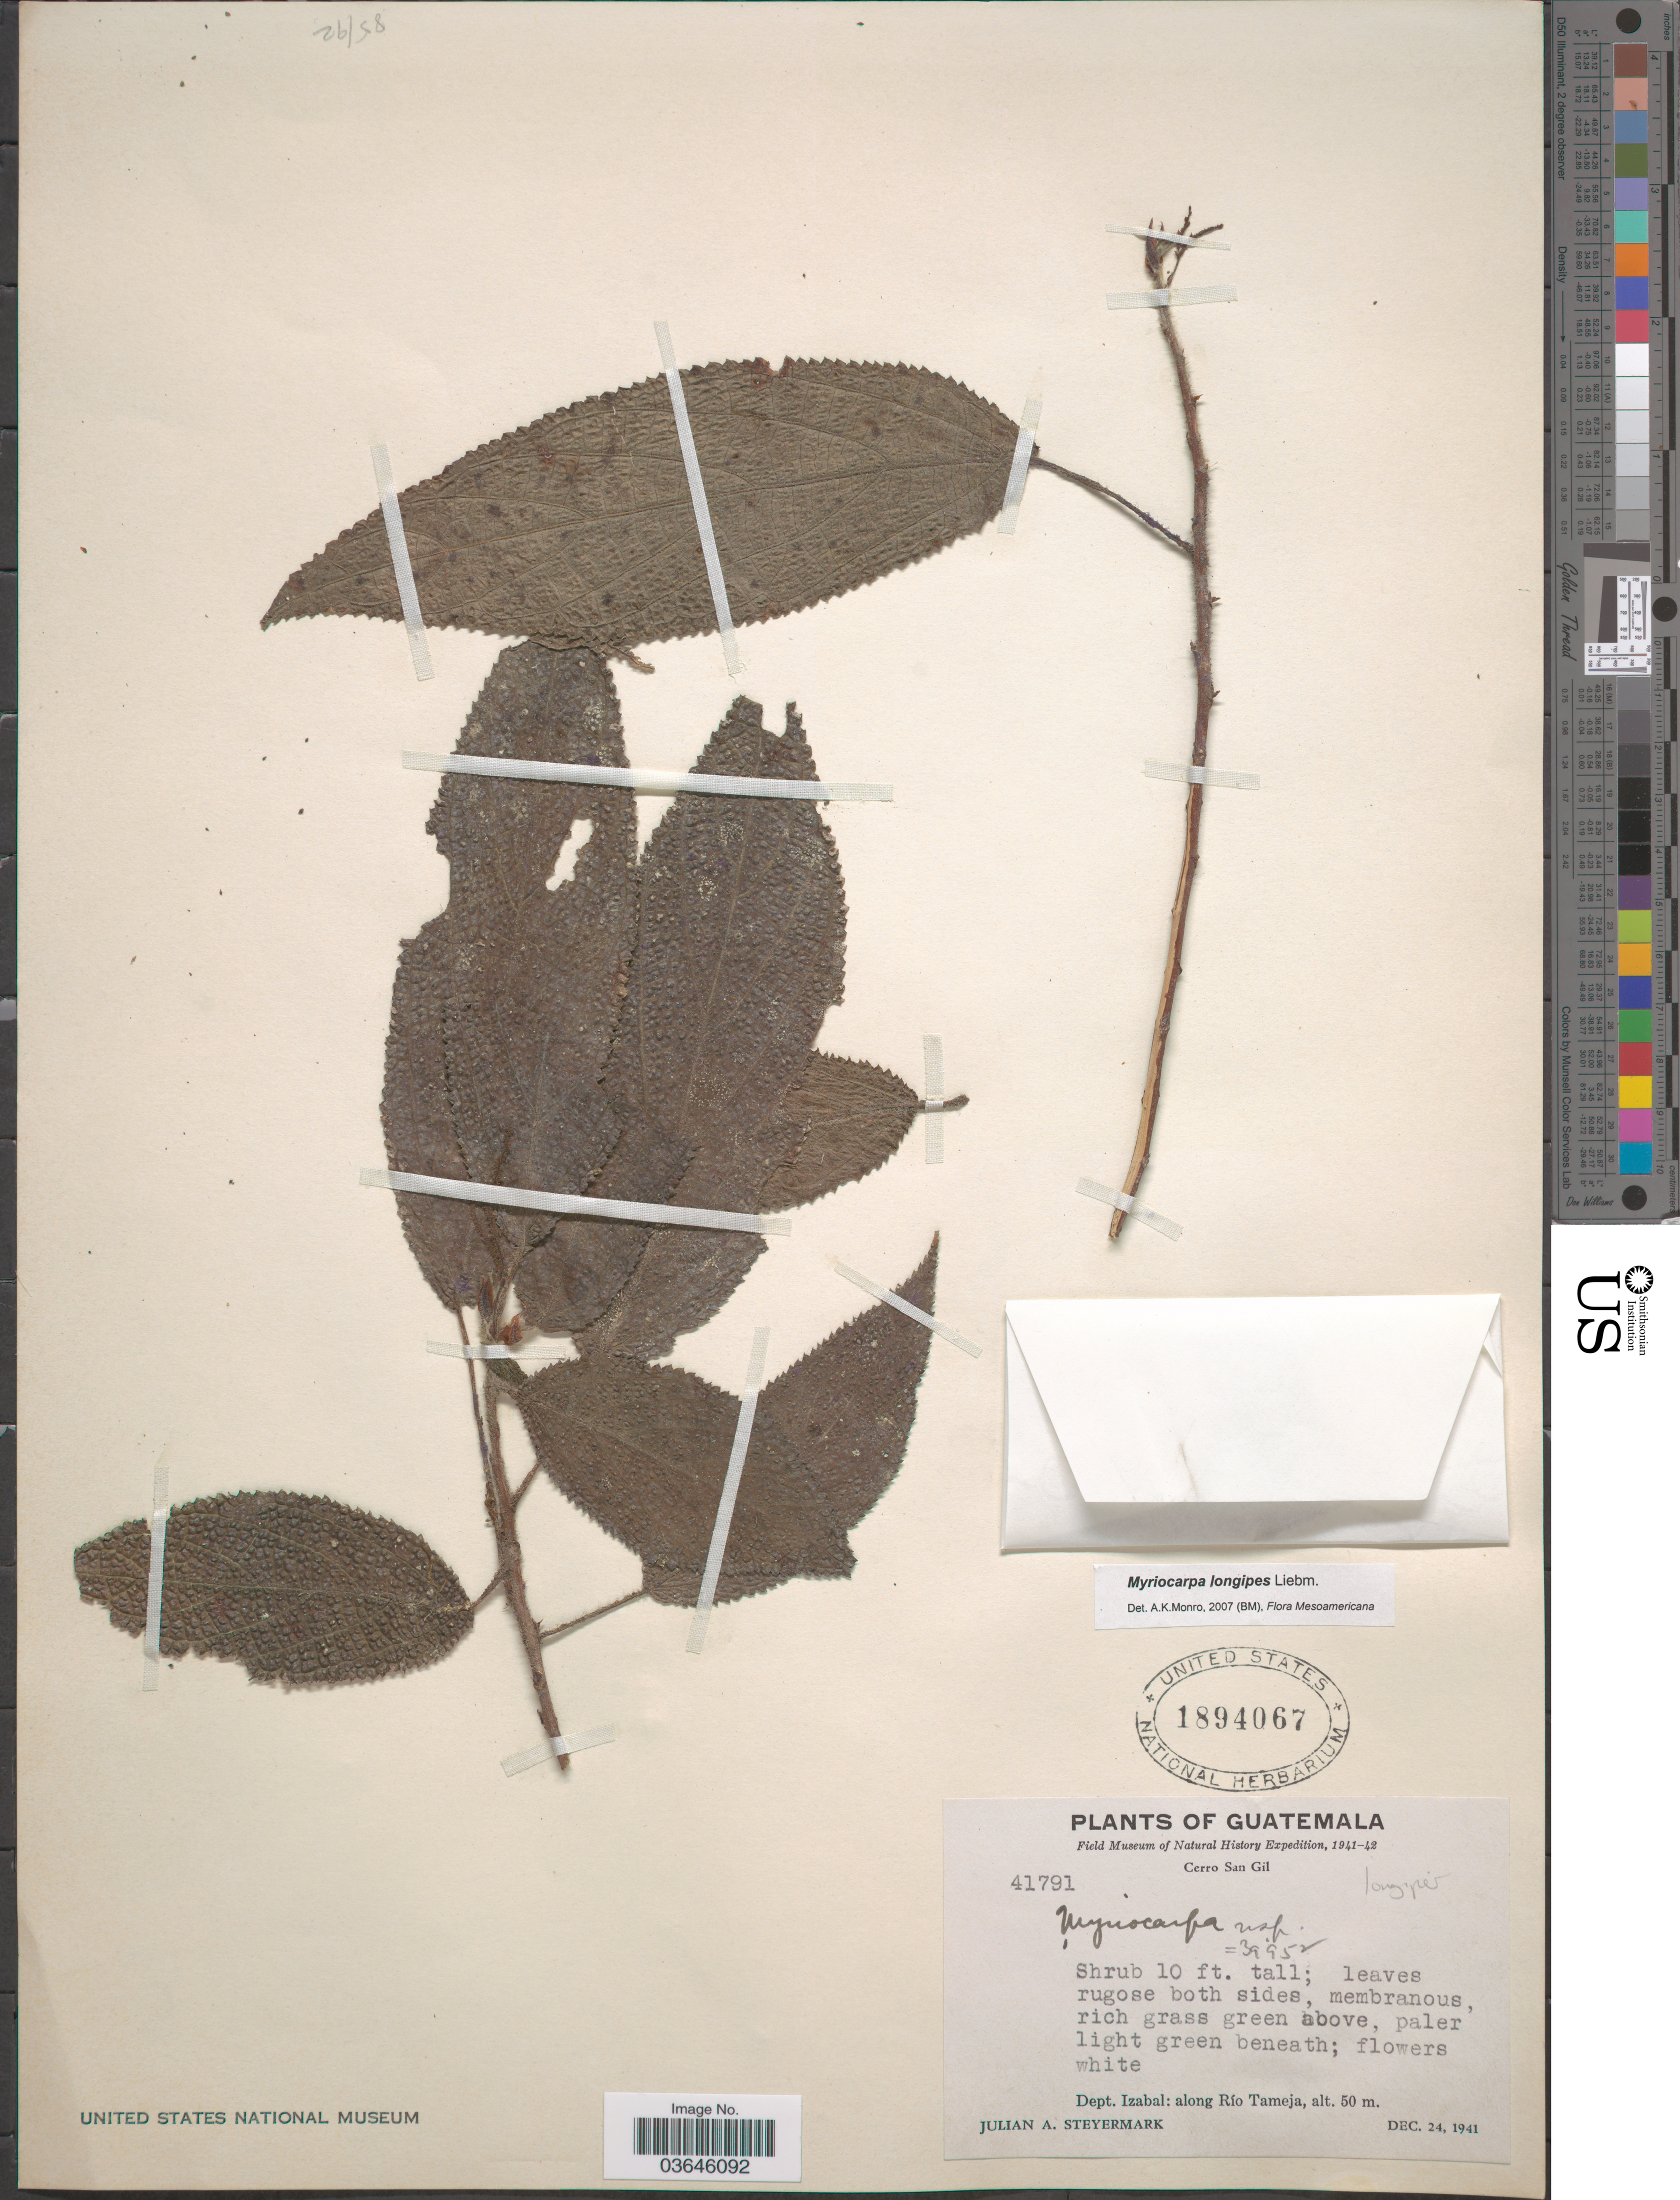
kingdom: Plantae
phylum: Tracheophyta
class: Magnoliopsida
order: Rosales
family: Urticaceae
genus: Myriocarpa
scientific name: Myriocarpa longipes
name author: Liebm.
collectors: J. Steyermark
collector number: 41791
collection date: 1941-12-24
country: Guatemala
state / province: Izabal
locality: Cerro San Gil. Dept. Izabal: along Río Tameja.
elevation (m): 50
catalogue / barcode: US 1894067